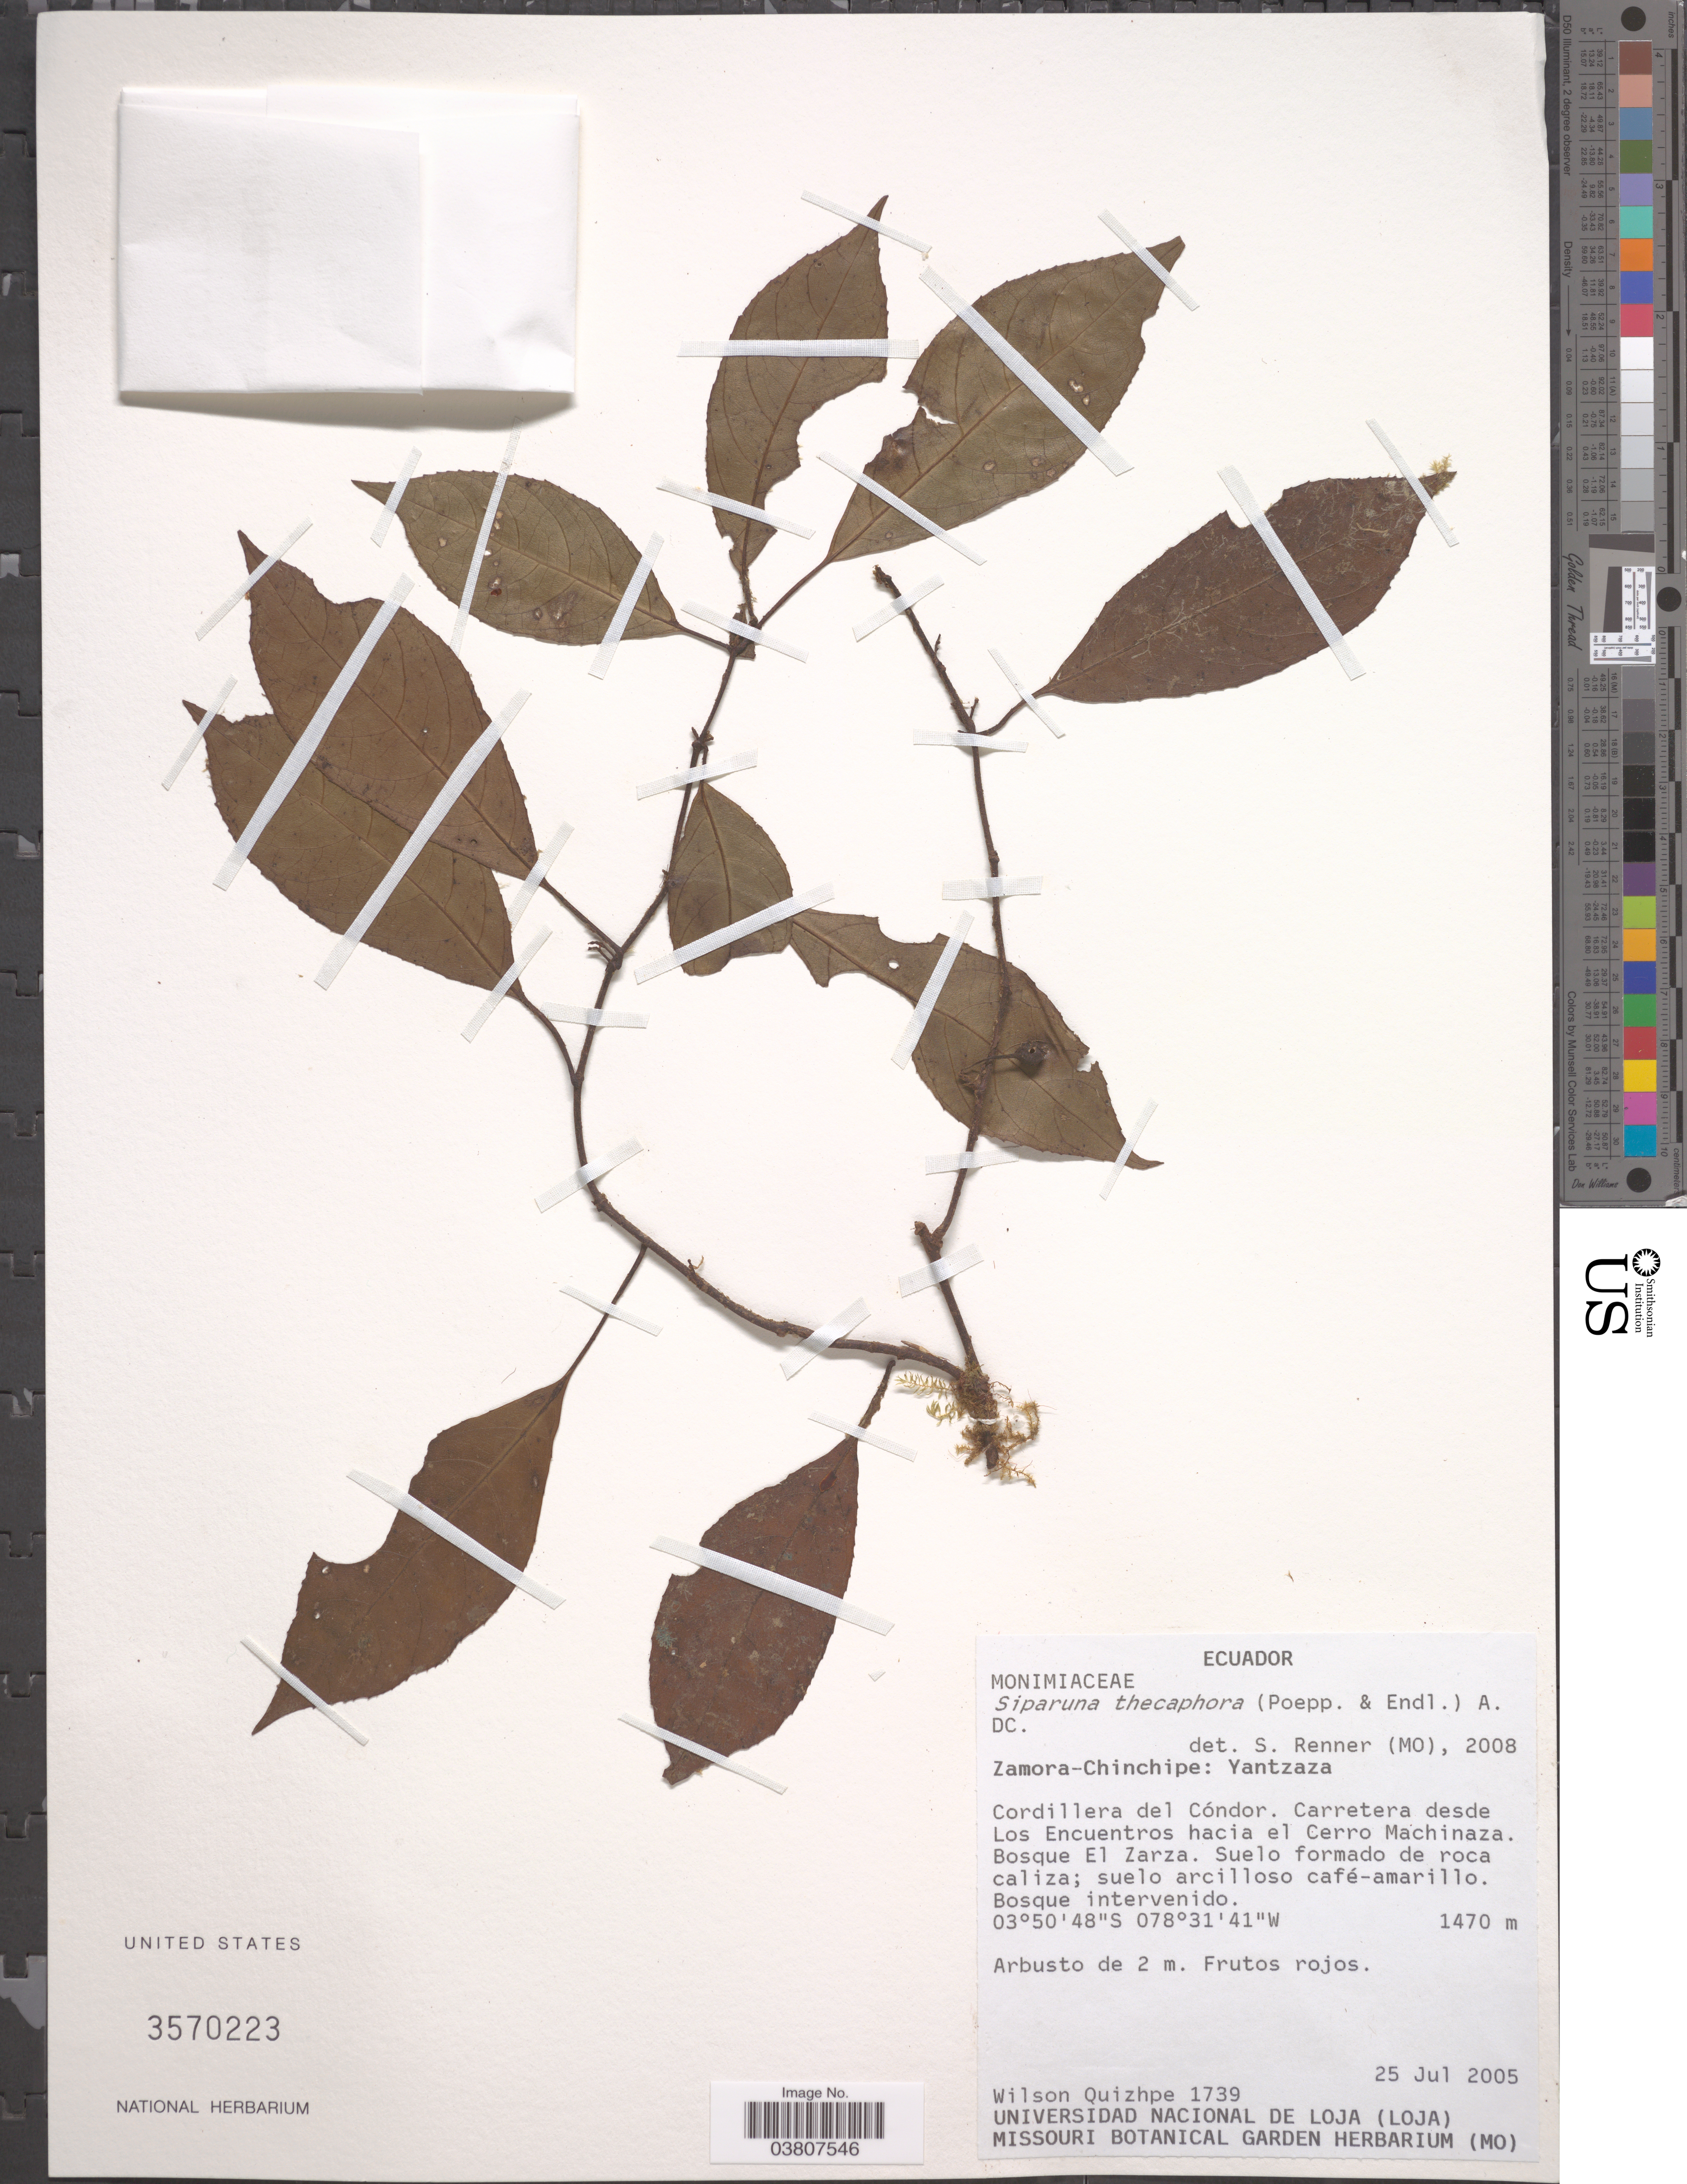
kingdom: Plantae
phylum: Tracheophyta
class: Magnoliopsida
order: Laurales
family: Siparunaceae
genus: Siparuna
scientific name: Siparuna thecaphora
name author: (Poepp. & Endl.) A. DC.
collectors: W. Quizhpe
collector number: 1739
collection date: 2005-05-25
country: Ecuador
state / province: Zamora-Chinchipe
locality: Yantzaza. Cordillera del Cóndor. Carretera desde Los Encuentros hacia el Cerro Machinaza. Bosque El Zarza.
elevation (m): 1470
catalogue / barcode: US 3570223